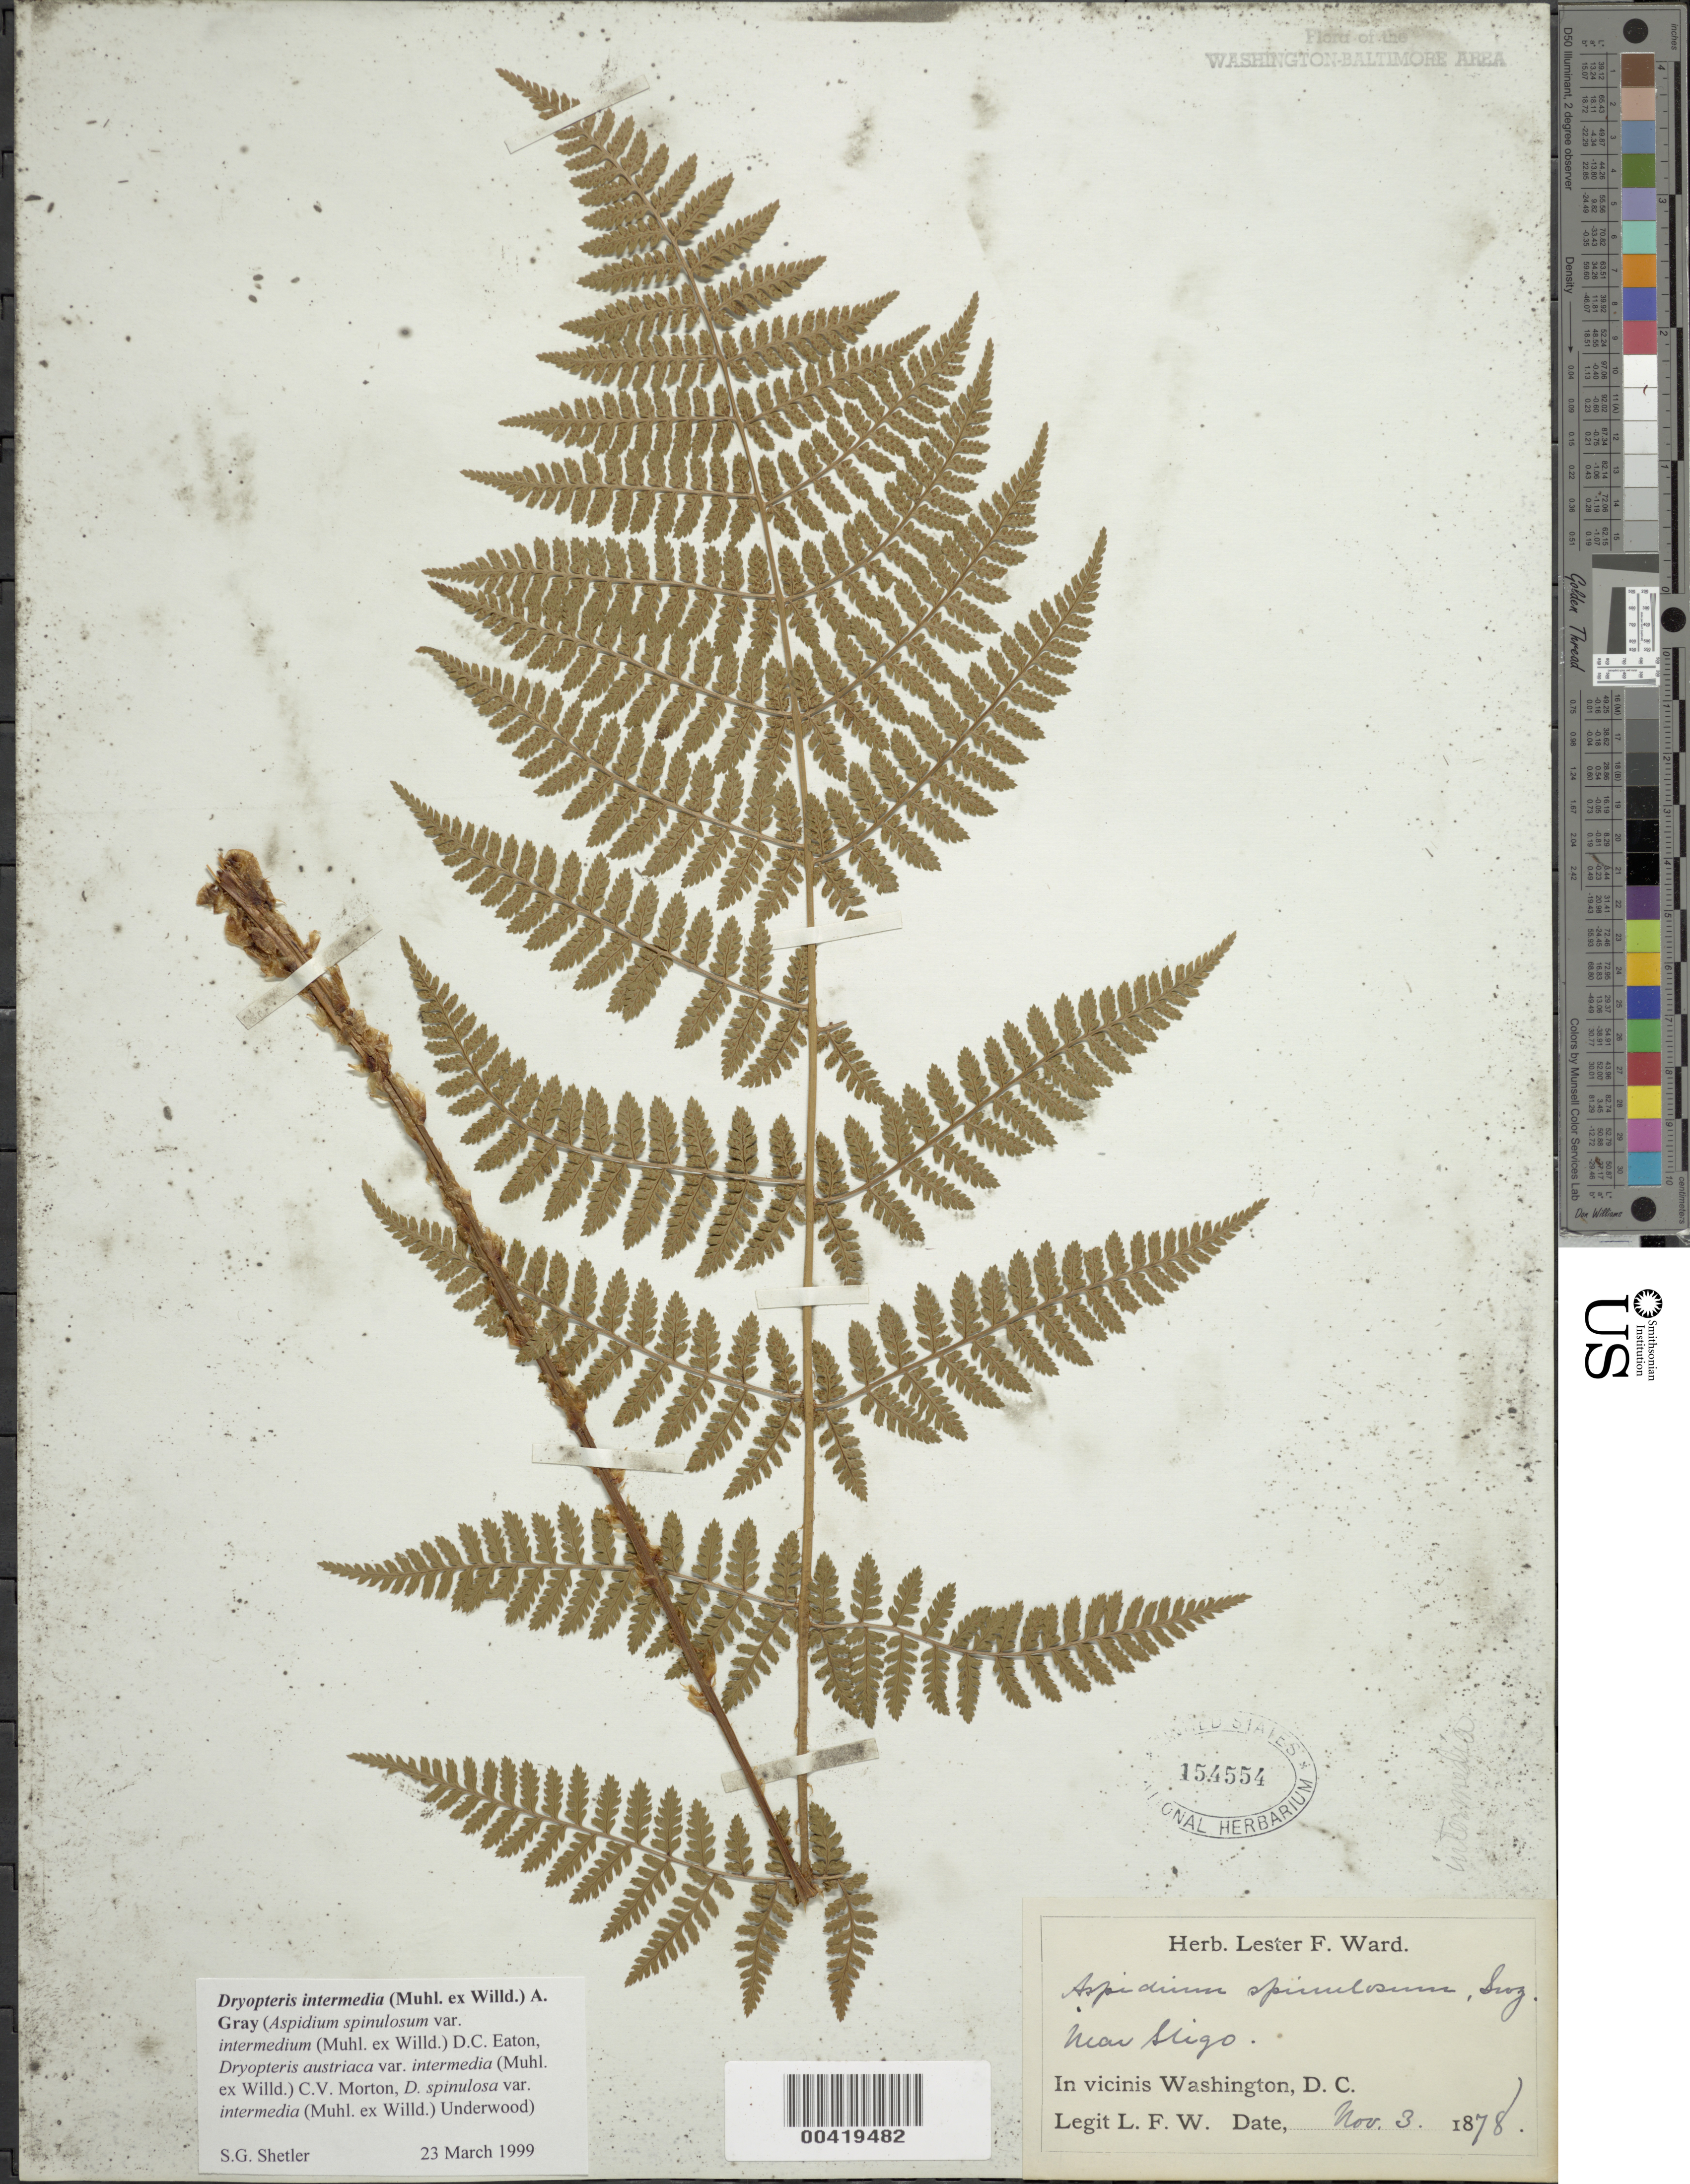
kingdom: Plantae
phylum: Tracheophyta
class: Polypodiopsida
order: Polypodiales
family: Dryopteridaceae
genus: Dryopteris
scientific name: Dryopteris intermedia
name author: (Muhl.) A. Gray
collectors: L. F. Ward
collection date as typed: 03 Nov 1878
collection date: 1878-11-03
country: United States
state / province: Maryland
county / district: Prince George's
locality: Near Sligo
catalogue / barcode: US 154554